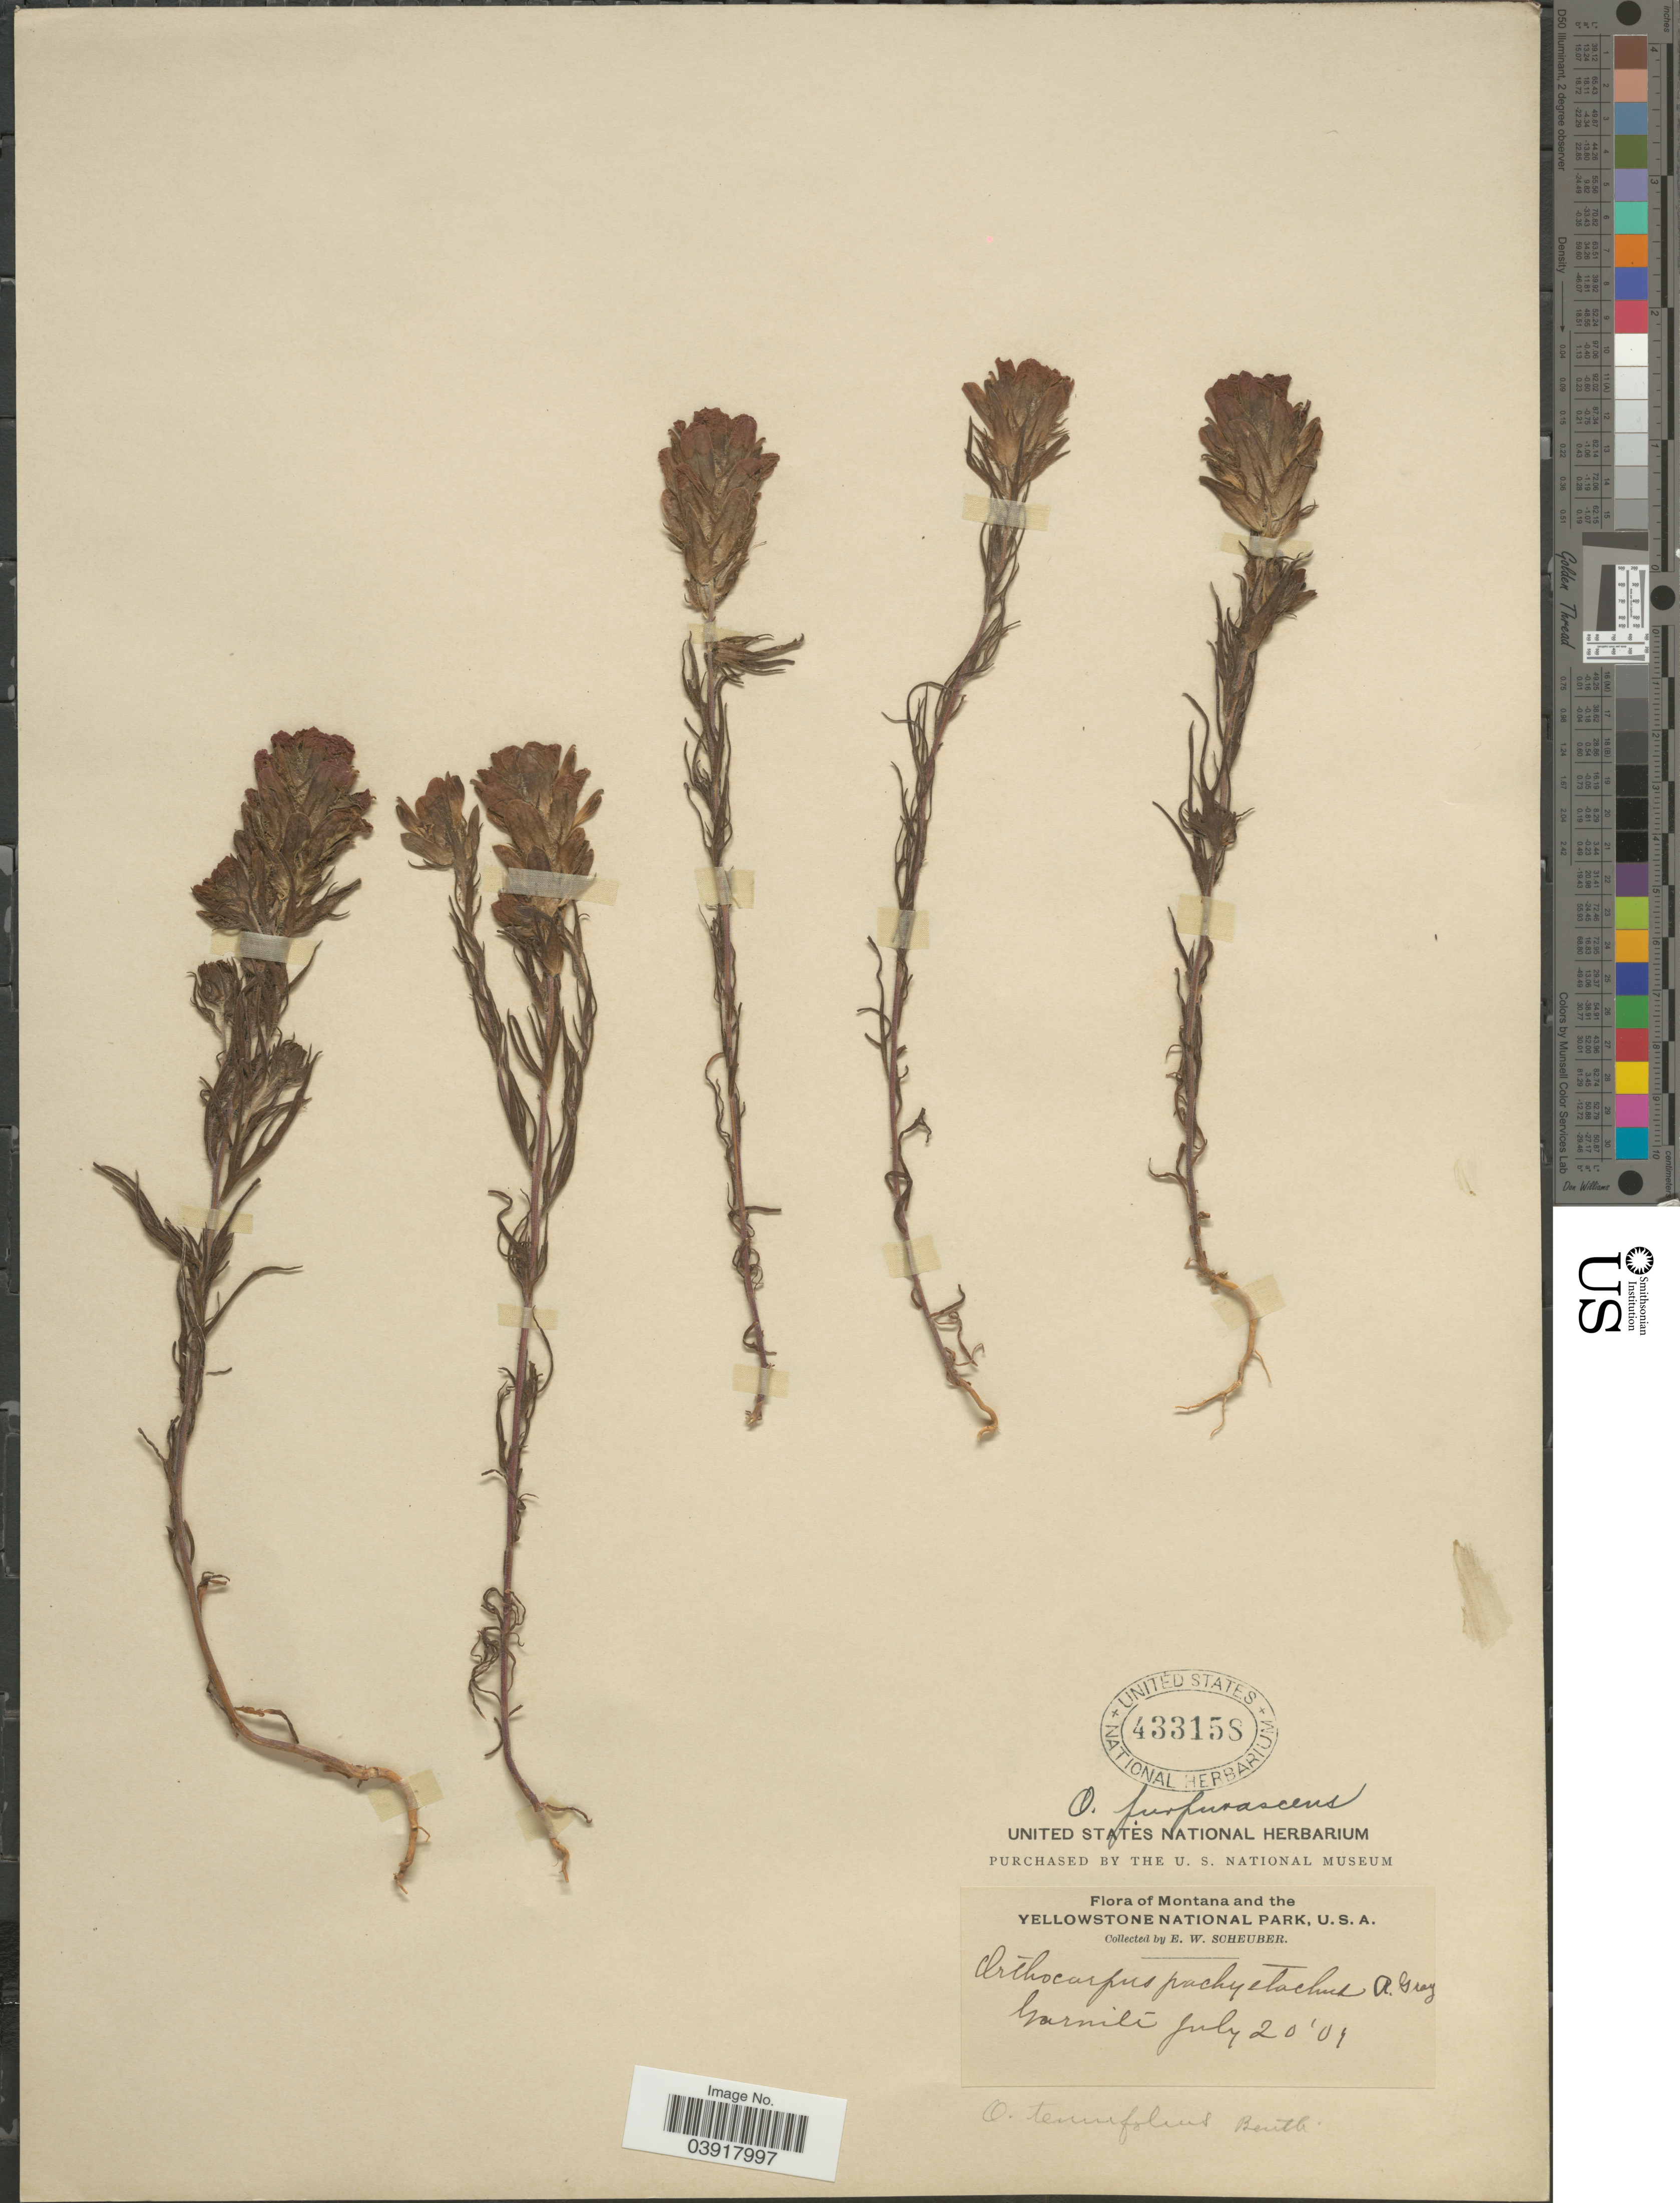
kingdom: Plantae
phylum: Tracheophyta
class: Magnoliopsida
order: Lamiales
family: Orobanchaceae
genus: Orthocarpus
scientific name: Orthocarpus tenuifolius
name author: (Pursh) Benth.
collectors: E. Scheuber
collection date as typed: Transcribed d/m/y: 20/7/1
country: United States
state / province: Montana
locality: Montana and the Yellowstone National Park. Garnite.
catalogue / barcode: US 433158